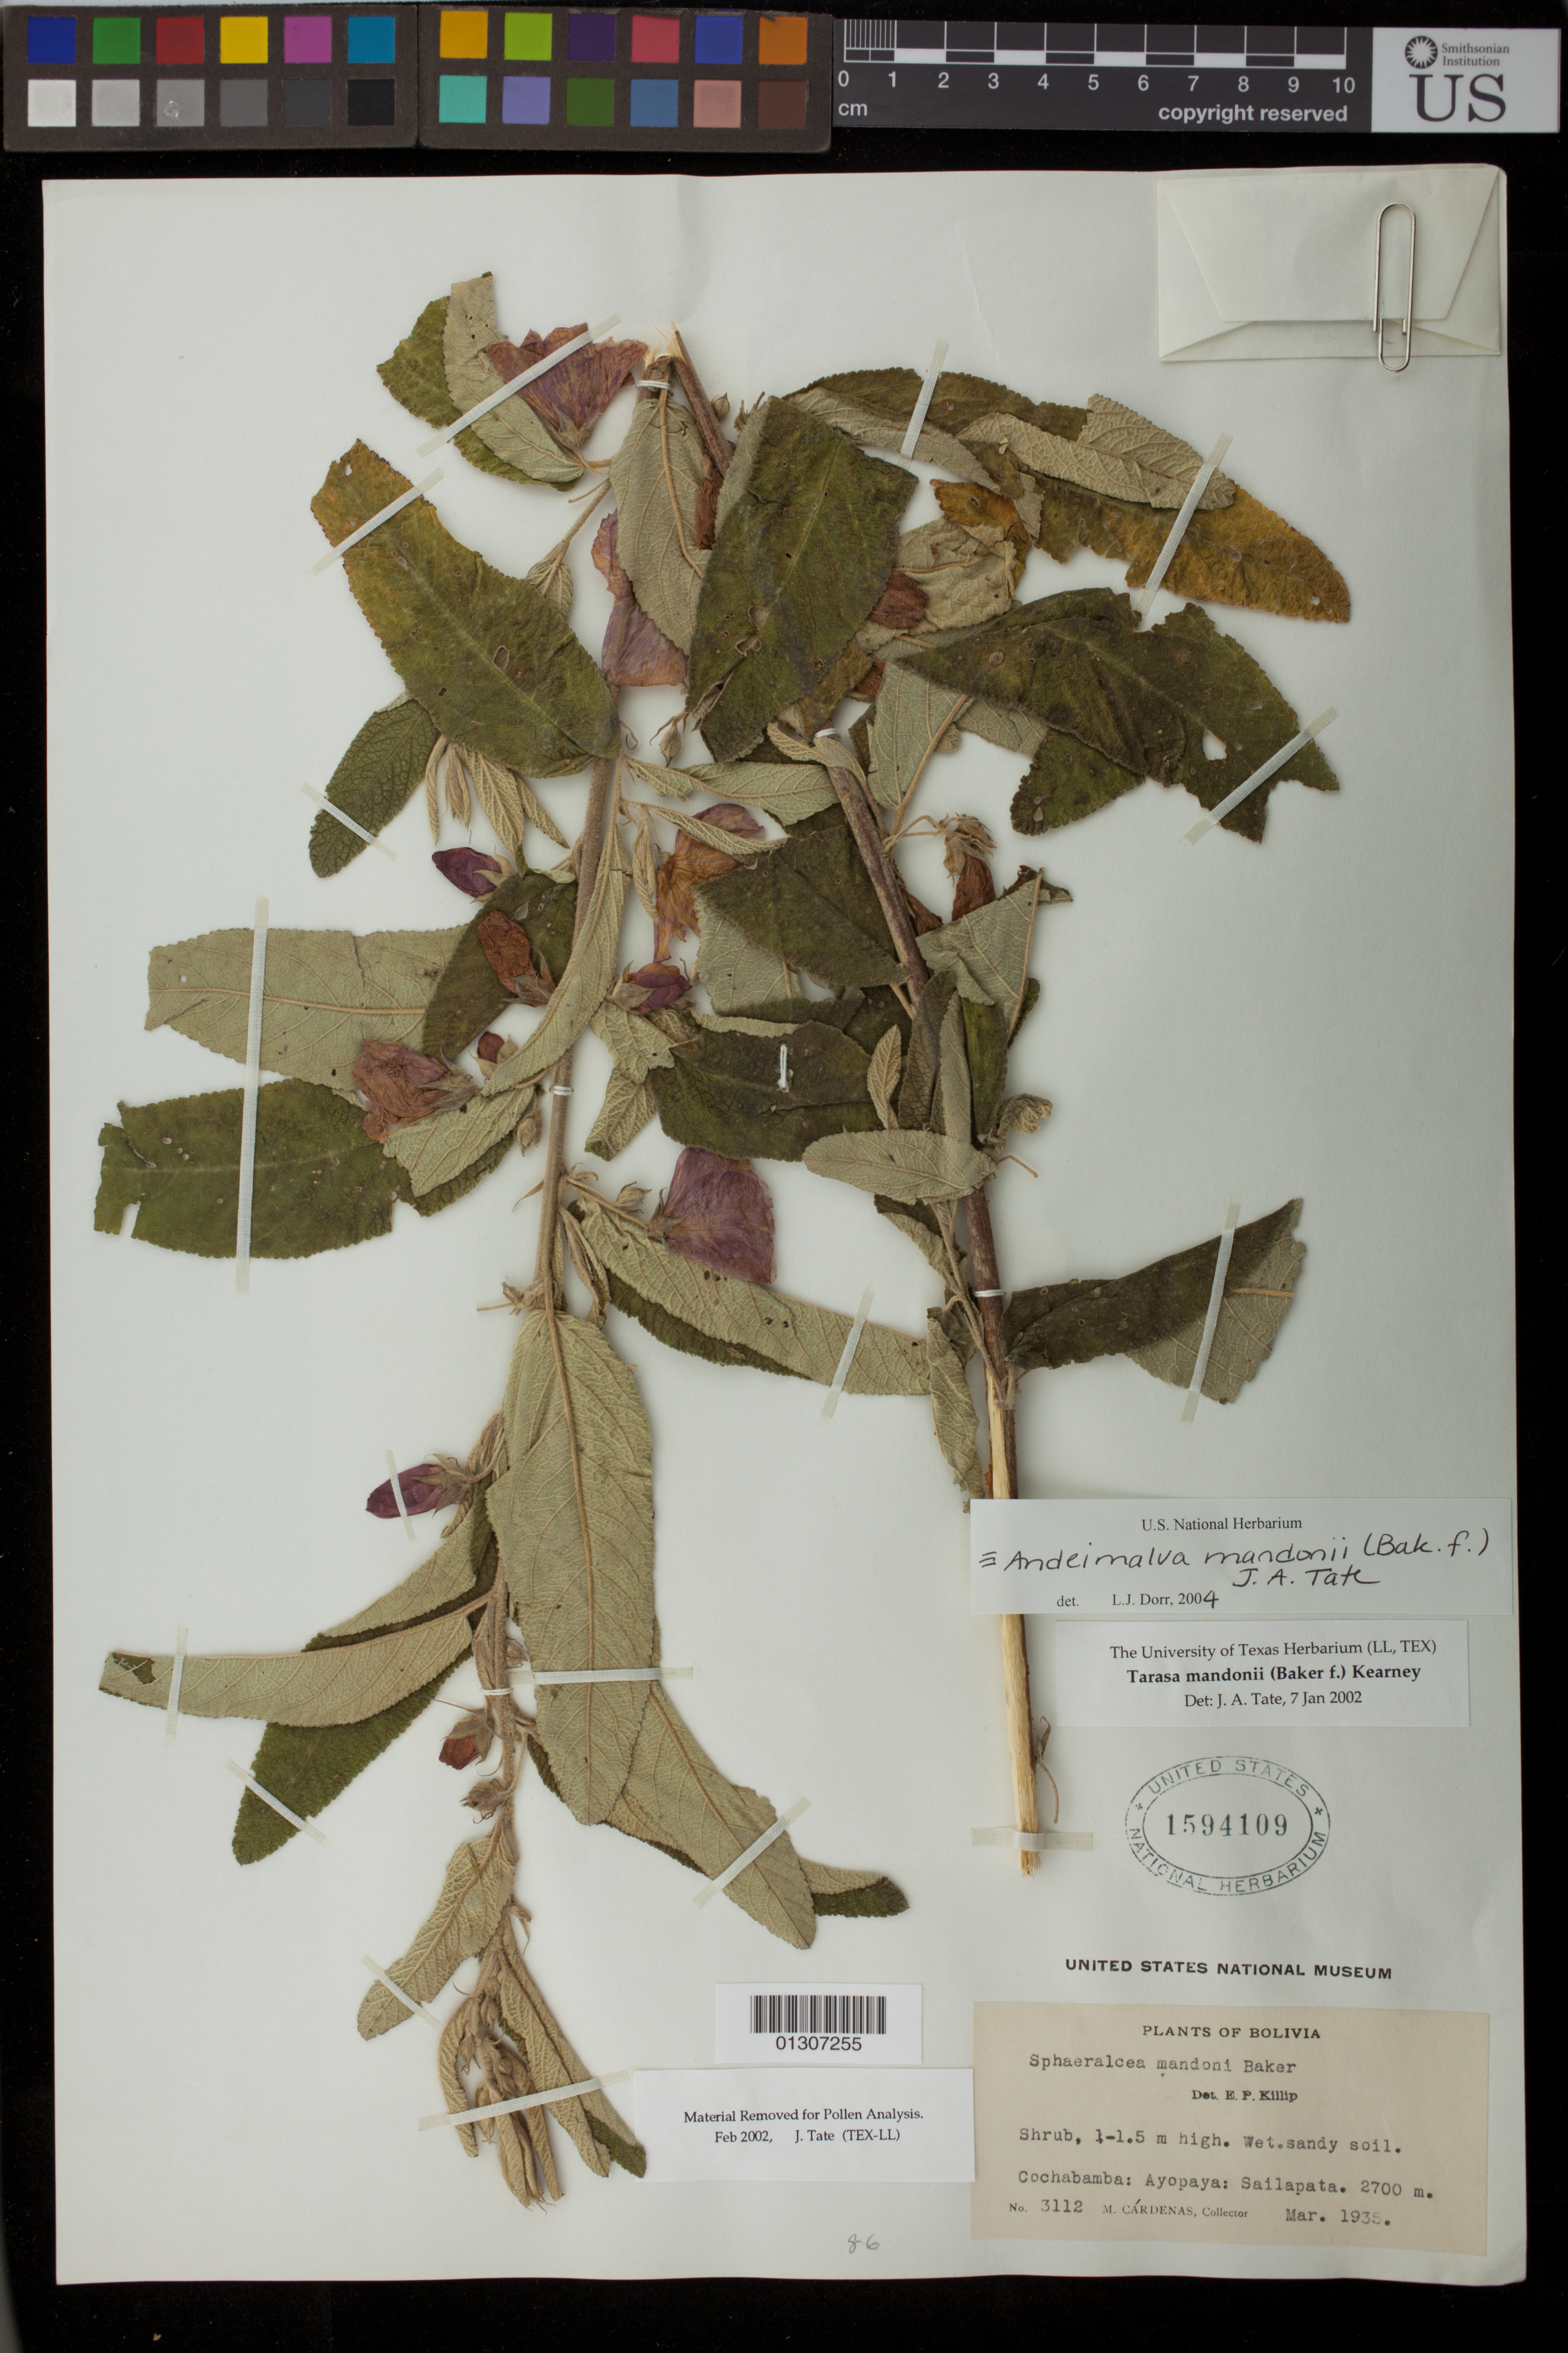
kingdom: Plantae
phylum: Tracheophyta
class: Magnoliopsida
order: Malvales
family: Malvaceae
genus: Andeimalva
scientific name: Andeimalva mandonii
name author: (Baker f.) J. A. Tate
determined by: Dorr, L. J., (BOT), Smithsonian Institution - National Museum of Natural History (UNITED STATES)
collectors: M. Cárdenas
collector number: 3112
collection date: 1935-03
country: Bolivia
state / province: Cochabamba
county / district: Ayopaya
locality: Silapata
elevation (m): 2700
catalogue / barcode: US 1594109